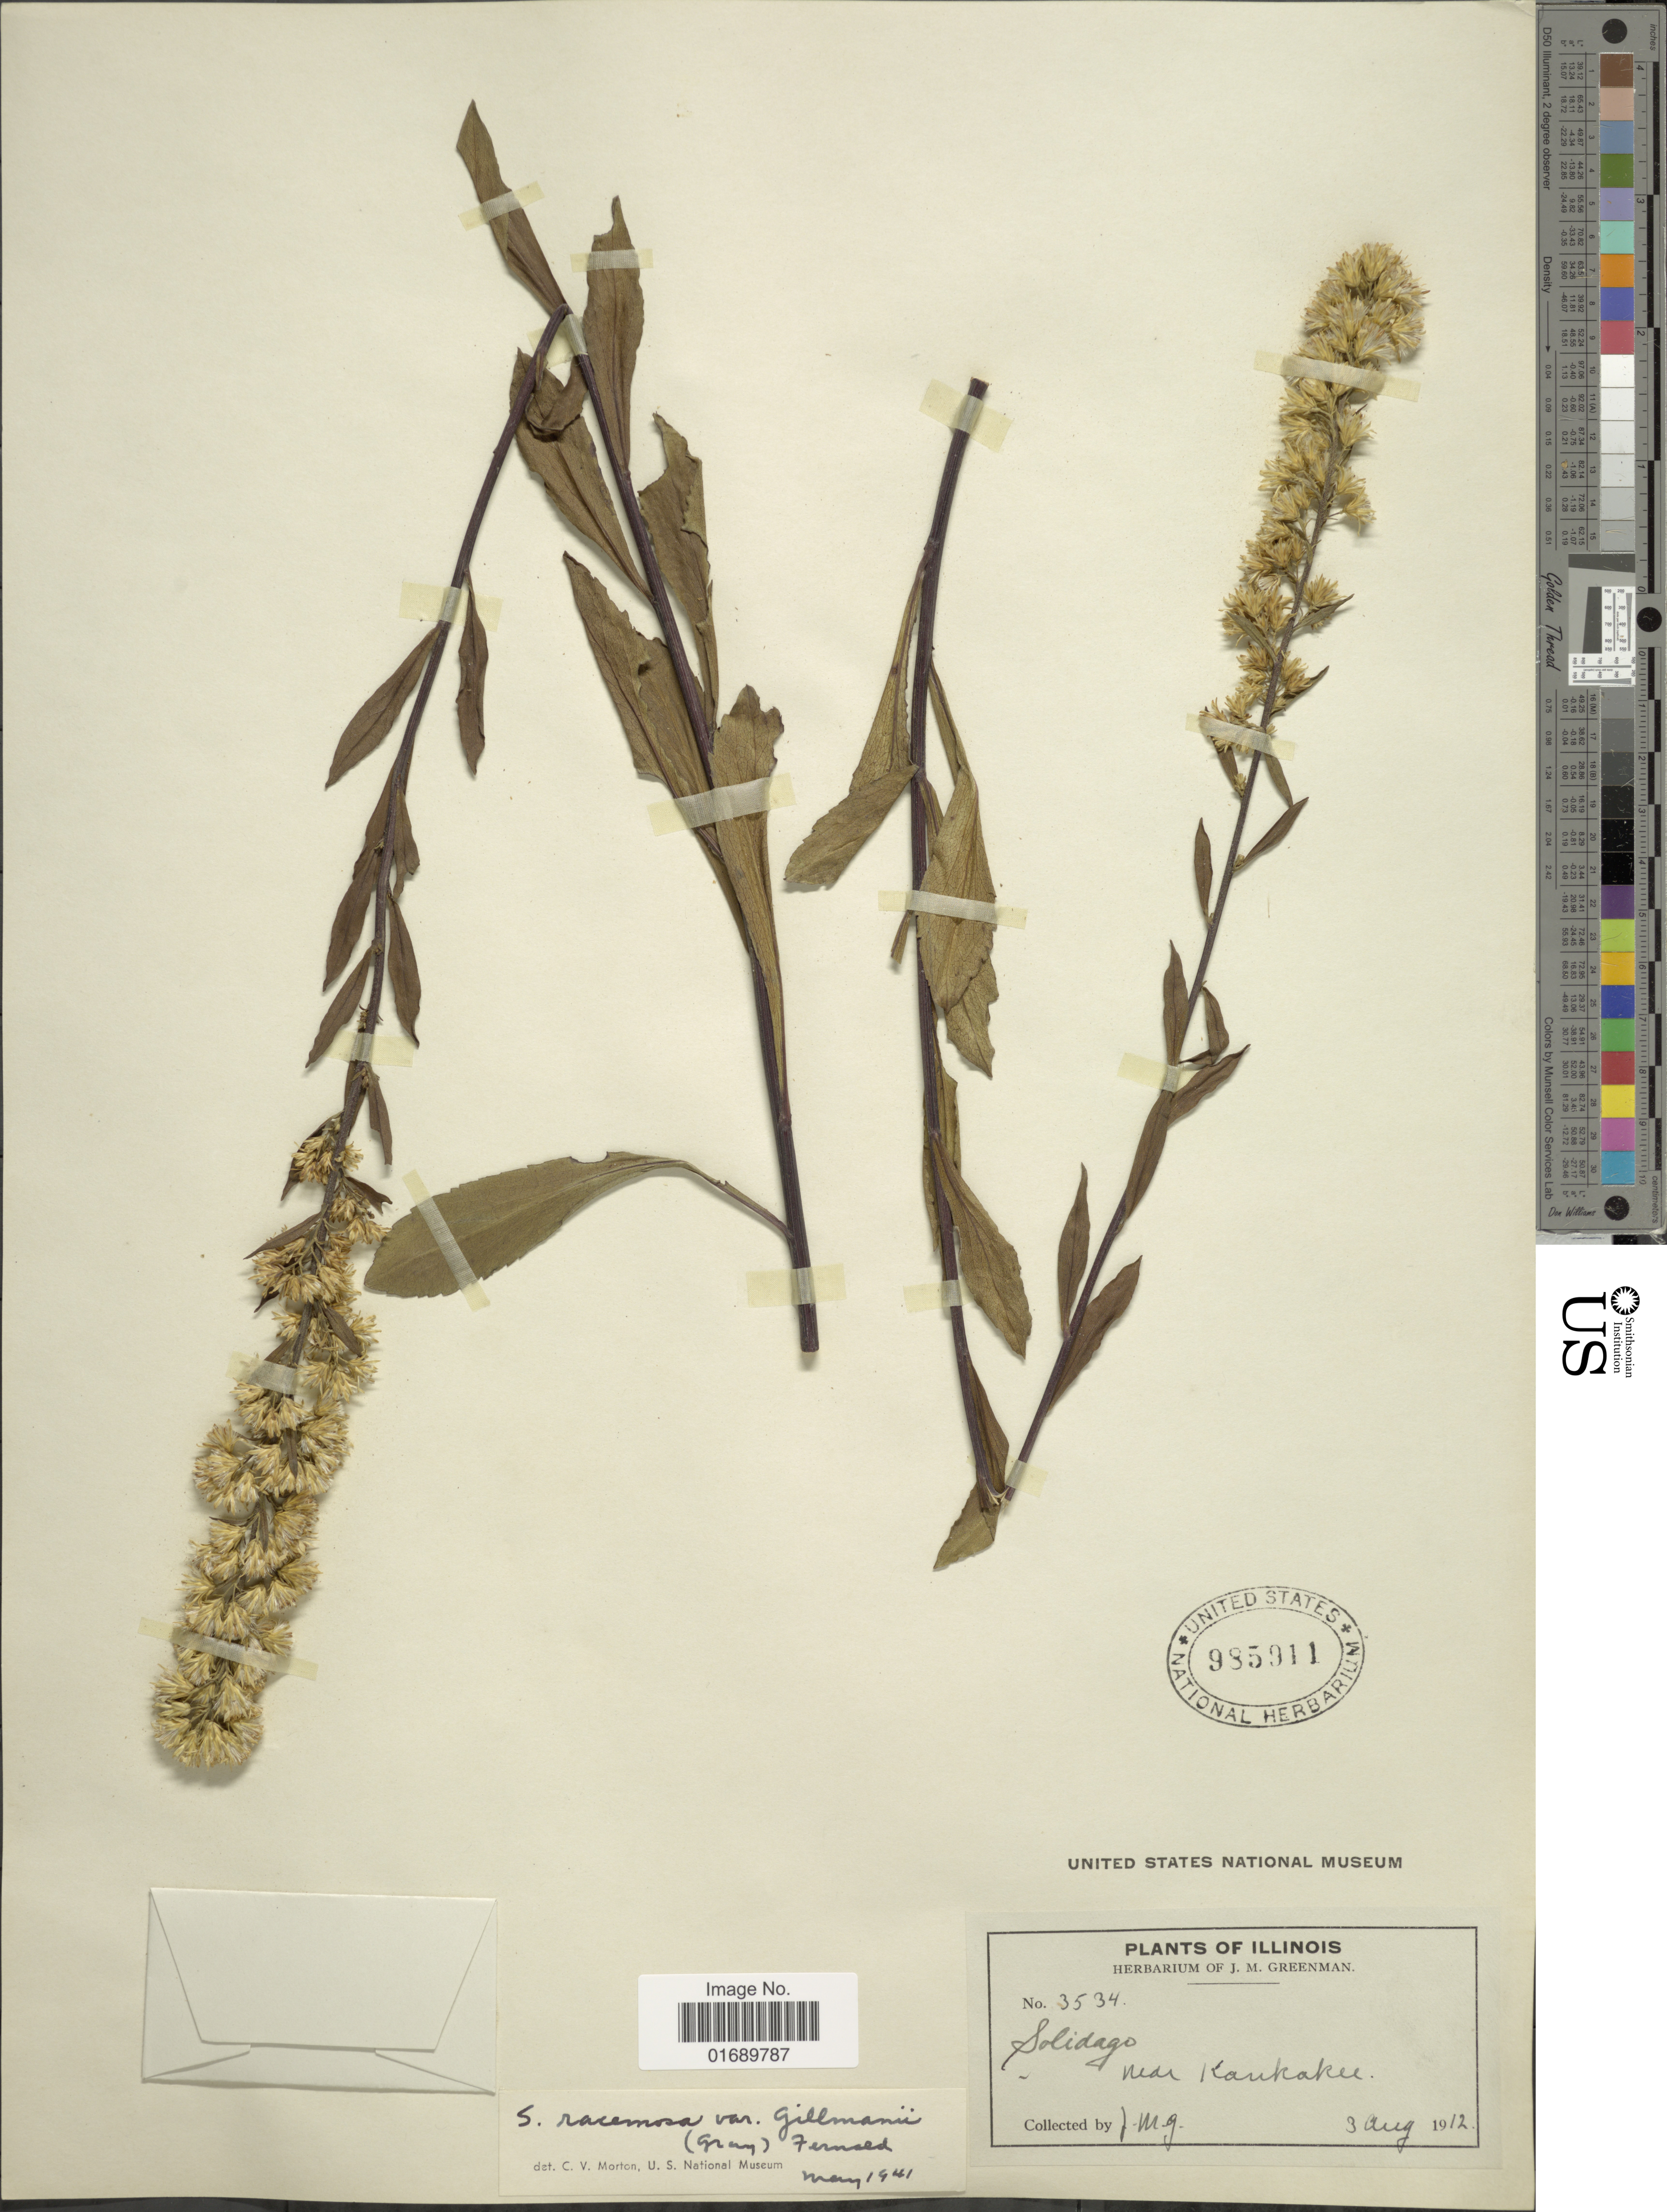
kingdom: Plantae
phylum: Tracheophyta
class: Magnoliopsida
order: Asterales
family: Asteraceae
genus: Solidago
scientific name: Solidago racemosa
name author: Greene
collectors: J. M. Greenman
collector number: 3534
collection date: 1912-08-03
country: United States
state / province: Illinois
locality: Nedr Kaukakee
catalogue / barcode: US 985911